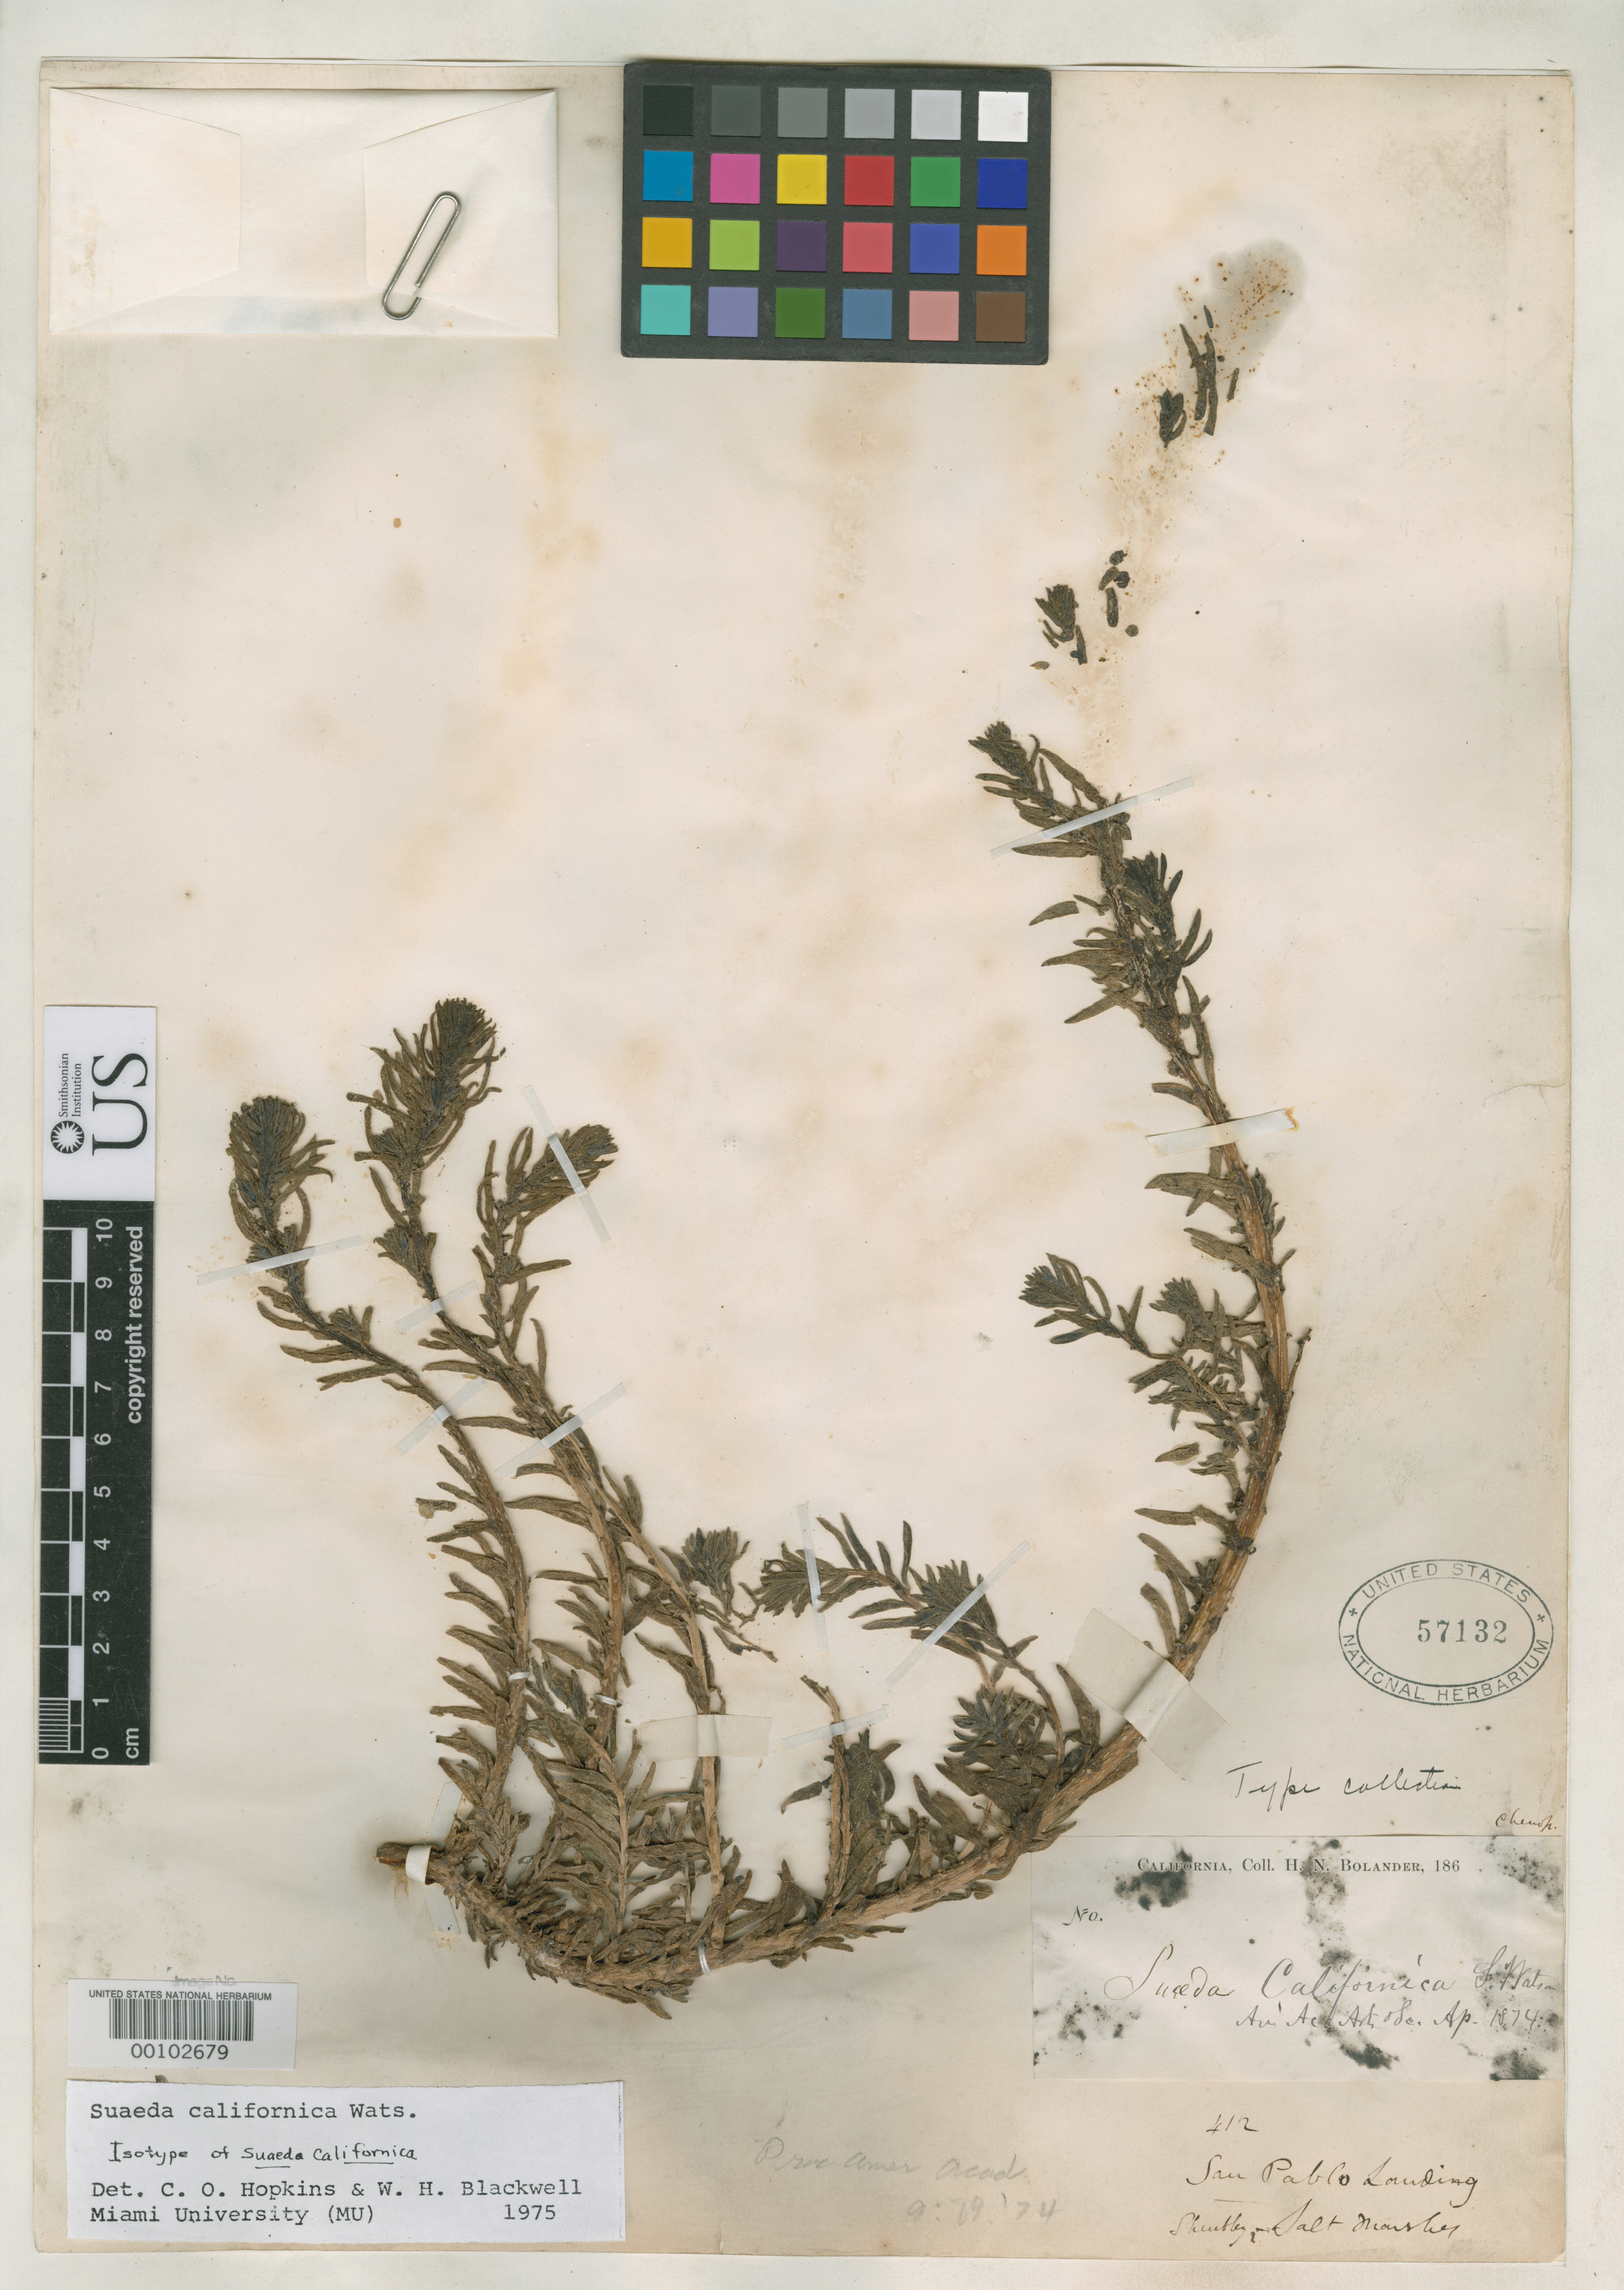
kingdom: Plantae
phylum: Tracheophyta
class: Magnoliopsida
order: Caryophyllales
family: Amaranthaceae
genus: Suaeda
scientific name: Suaeda californica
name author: S. Watson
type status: Syntype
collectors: H. Bolander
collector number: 412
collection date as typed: Apr 1874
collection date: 1874-04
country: United States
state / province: California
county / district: Contra Costa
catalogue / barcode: US 57132